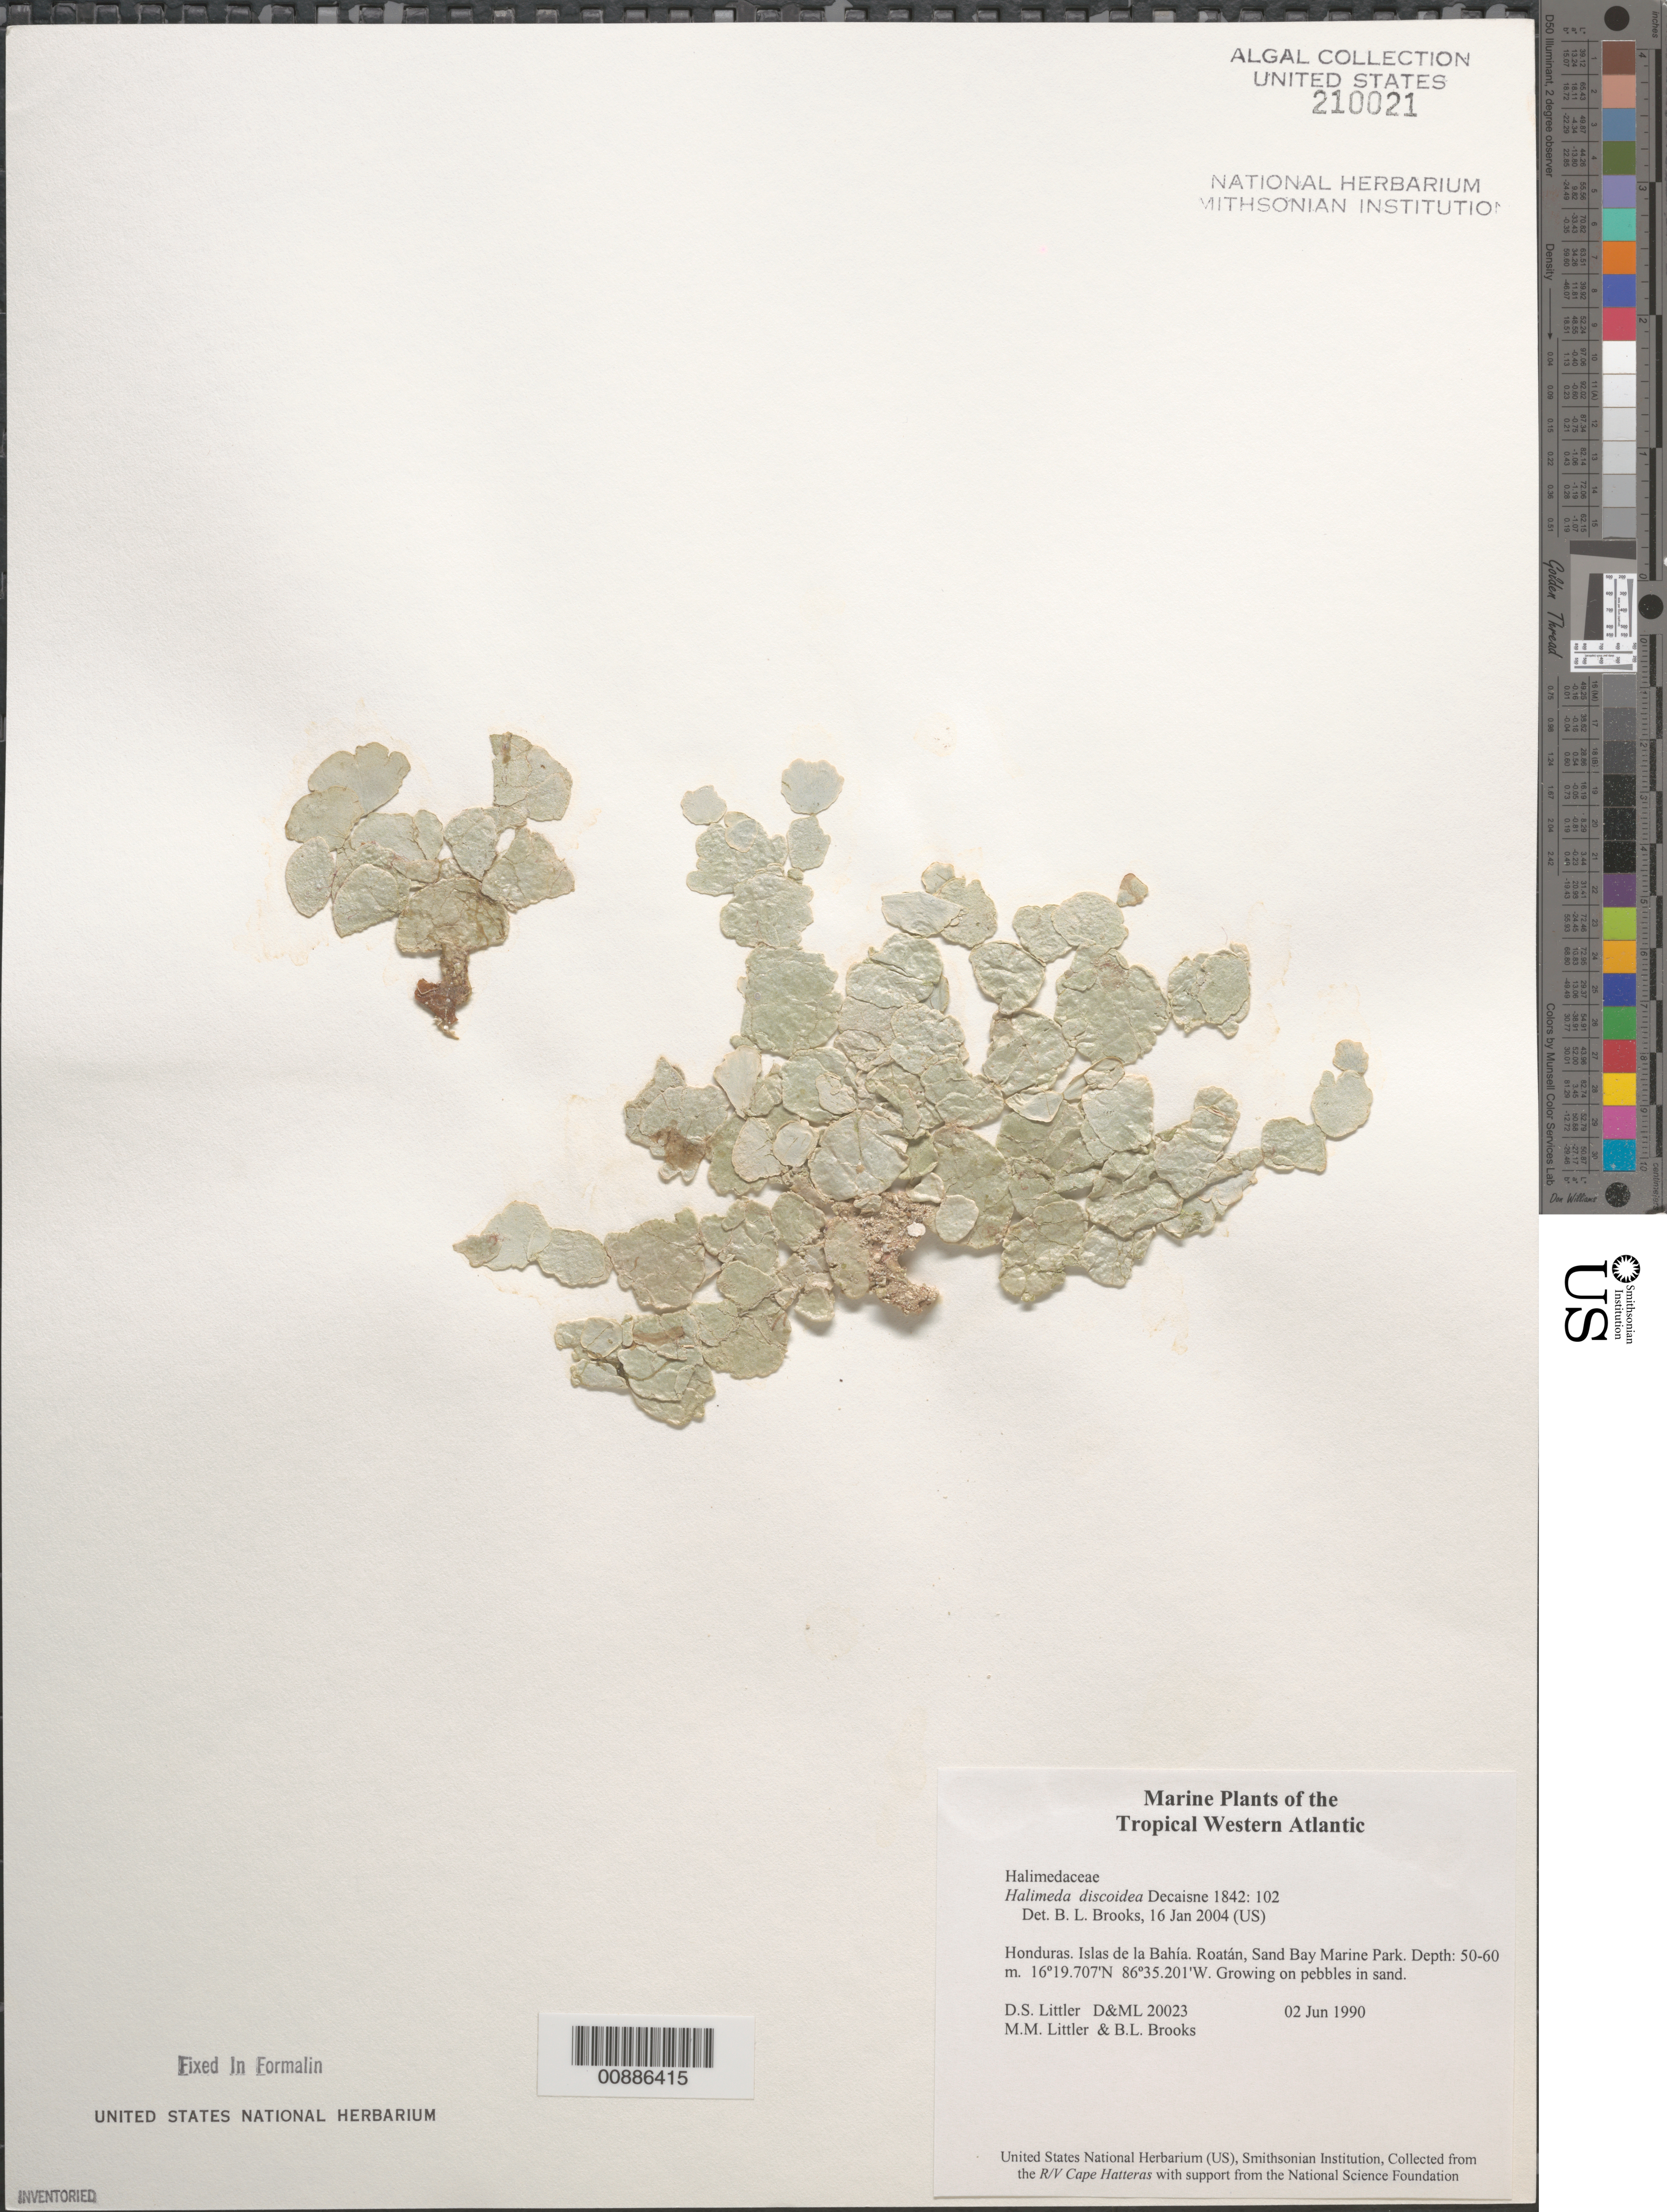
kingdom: Plantae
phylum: Chlorophyta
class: Ulvophyceae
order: Bryopsidales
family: Halimedaceae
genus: Halimeda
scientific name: Halimeda discoidea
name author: Decne.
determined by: Brooks, B. L., (BOT), Smithsonian Institution - National Museum of Natural History (UNITED STATES)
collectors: D. S. Littler, M. M. Littler & B. Brooks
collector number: D&ML 20023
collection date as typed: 02 Jun 1990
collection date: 1990-06-02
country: Honduras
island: Roatan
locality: Sand Bay Marine Park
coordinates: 16 19.707'N, 86 35.201'W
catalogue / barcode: US 210021